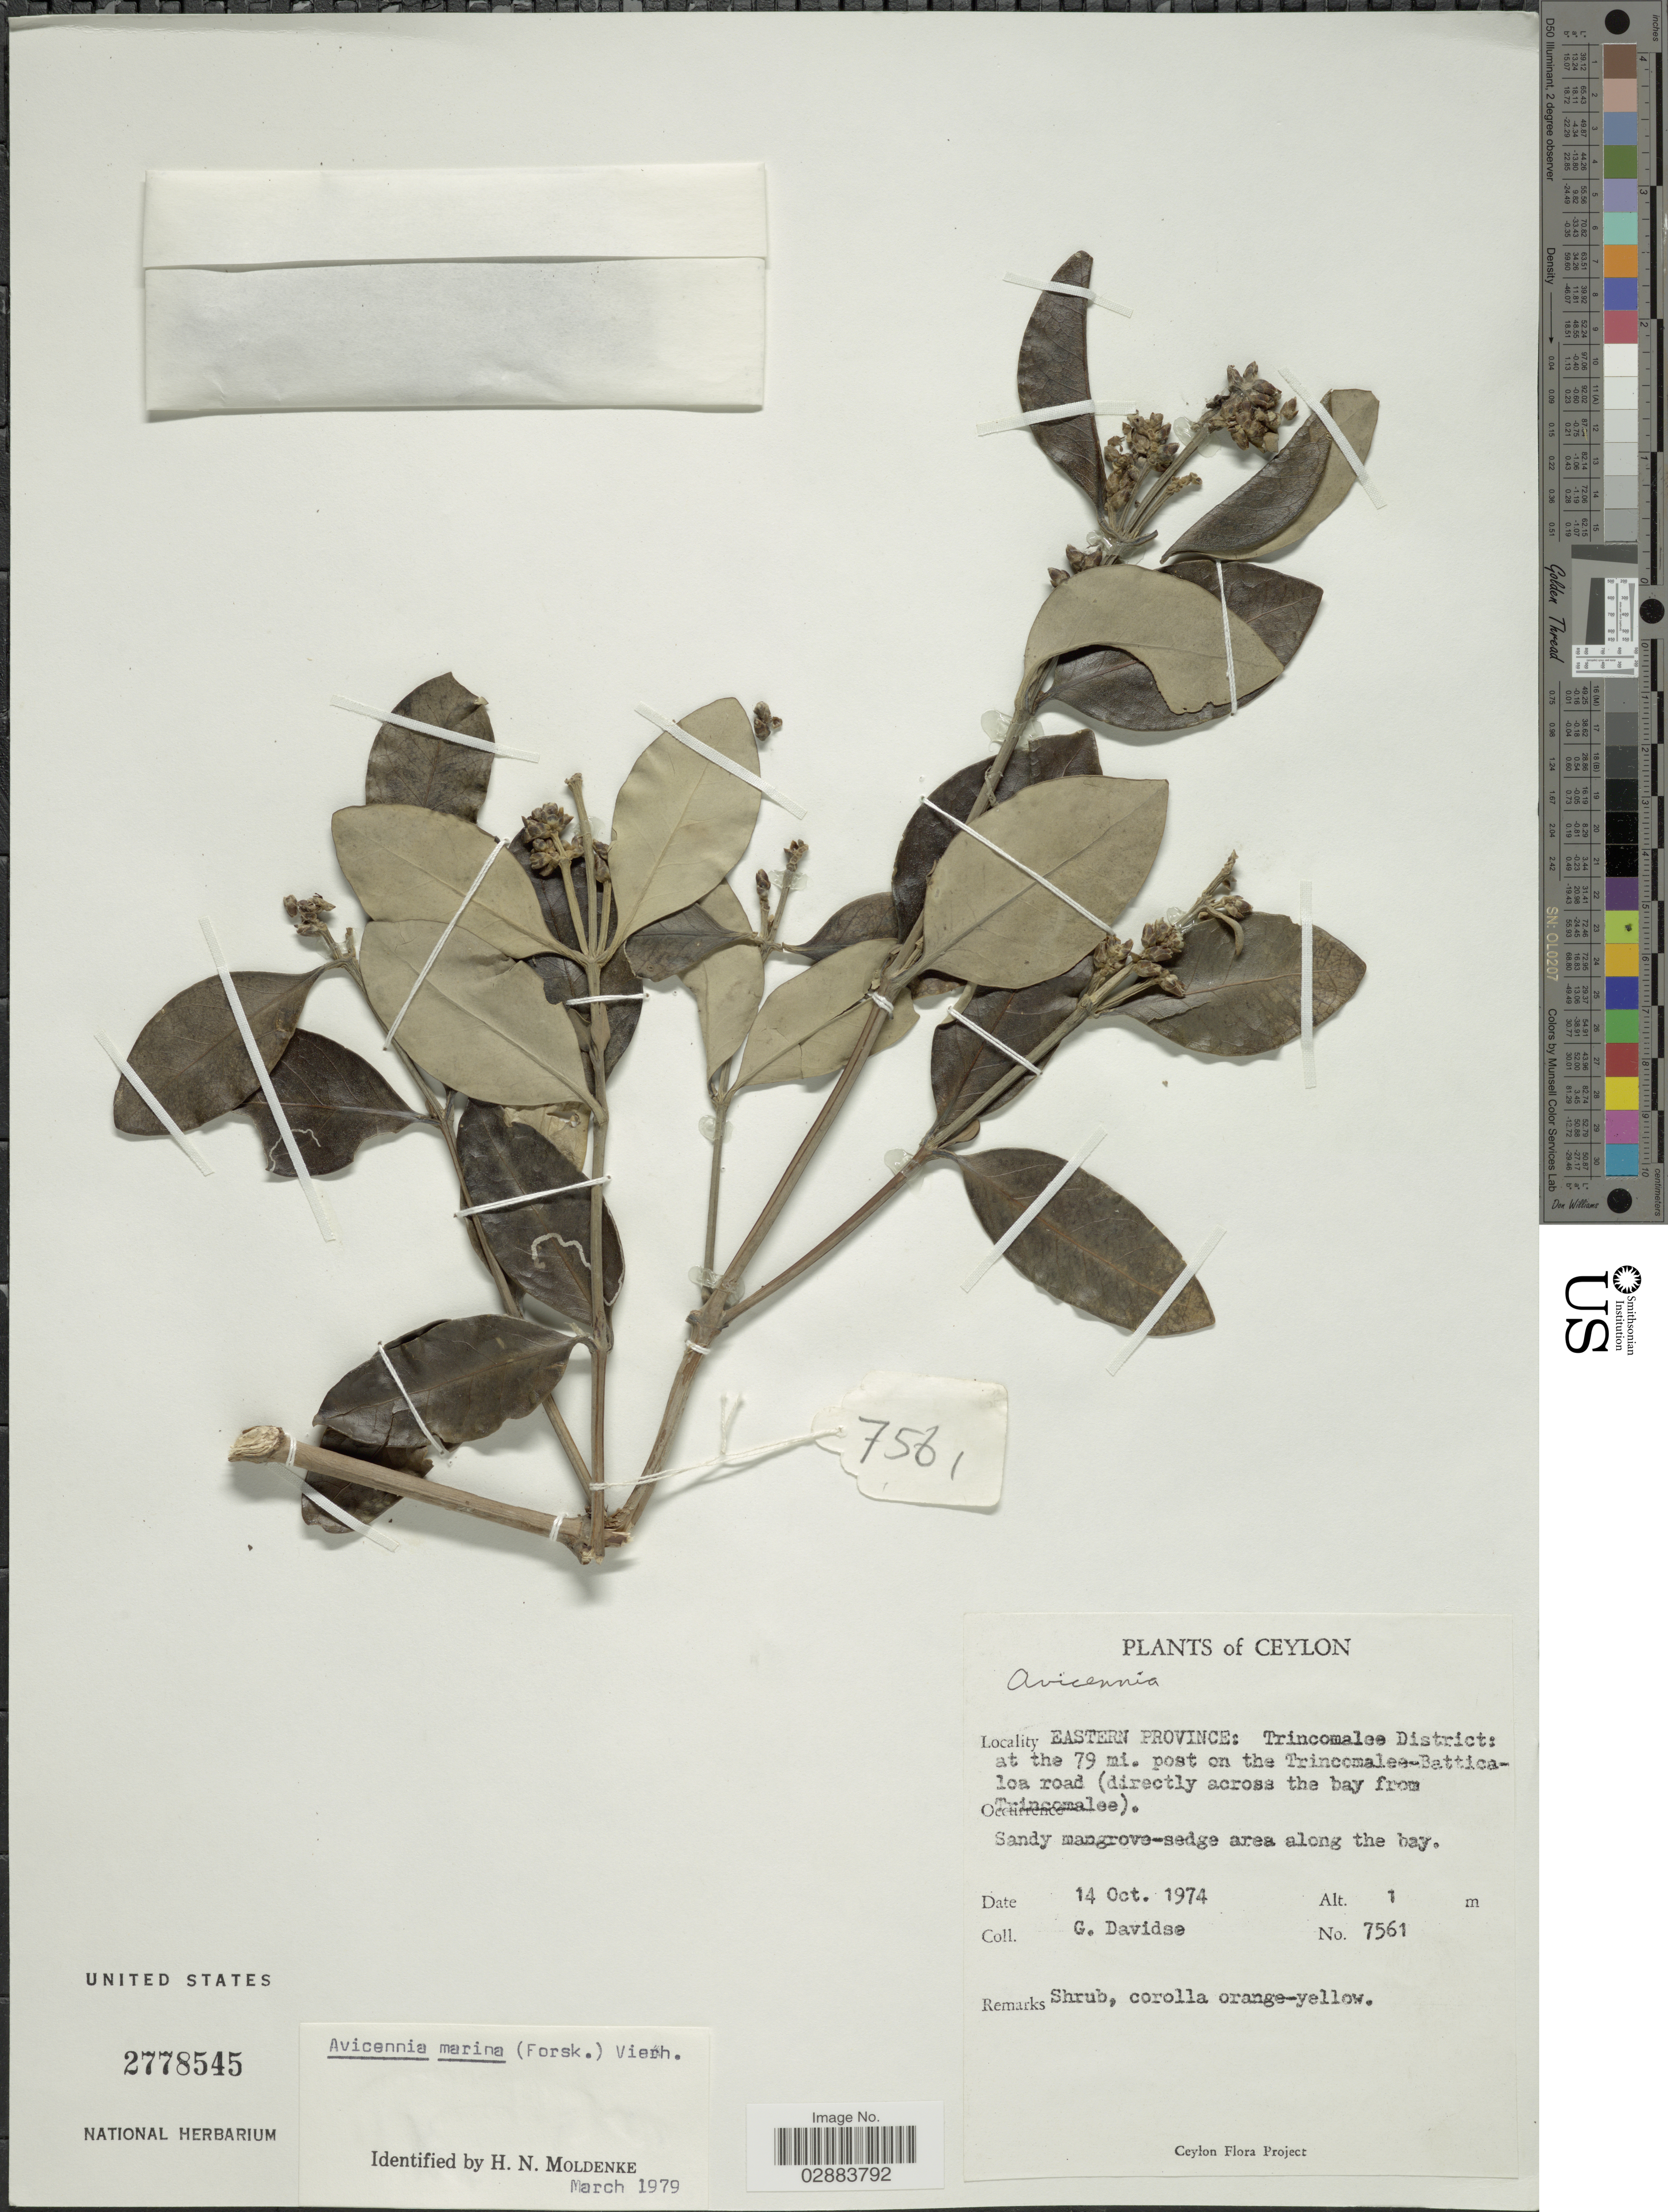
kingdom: Plantae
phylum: Tracheophyta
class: Magnoliopsida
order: Lamiales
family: Acanthaceae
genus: Avicennia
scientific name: Avicennia marina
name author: (Forssk.) Vierh.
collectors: G. Davidse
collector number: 7561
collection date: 1974-10-14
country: Sri Lanka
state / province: Eastern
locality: Ceylon. Trincomalee District: at the 79 mi. post on the Trincomalee-Batticaloa road (directly across the bay from Trincomalee).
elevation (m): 1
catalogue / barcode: US 2778545